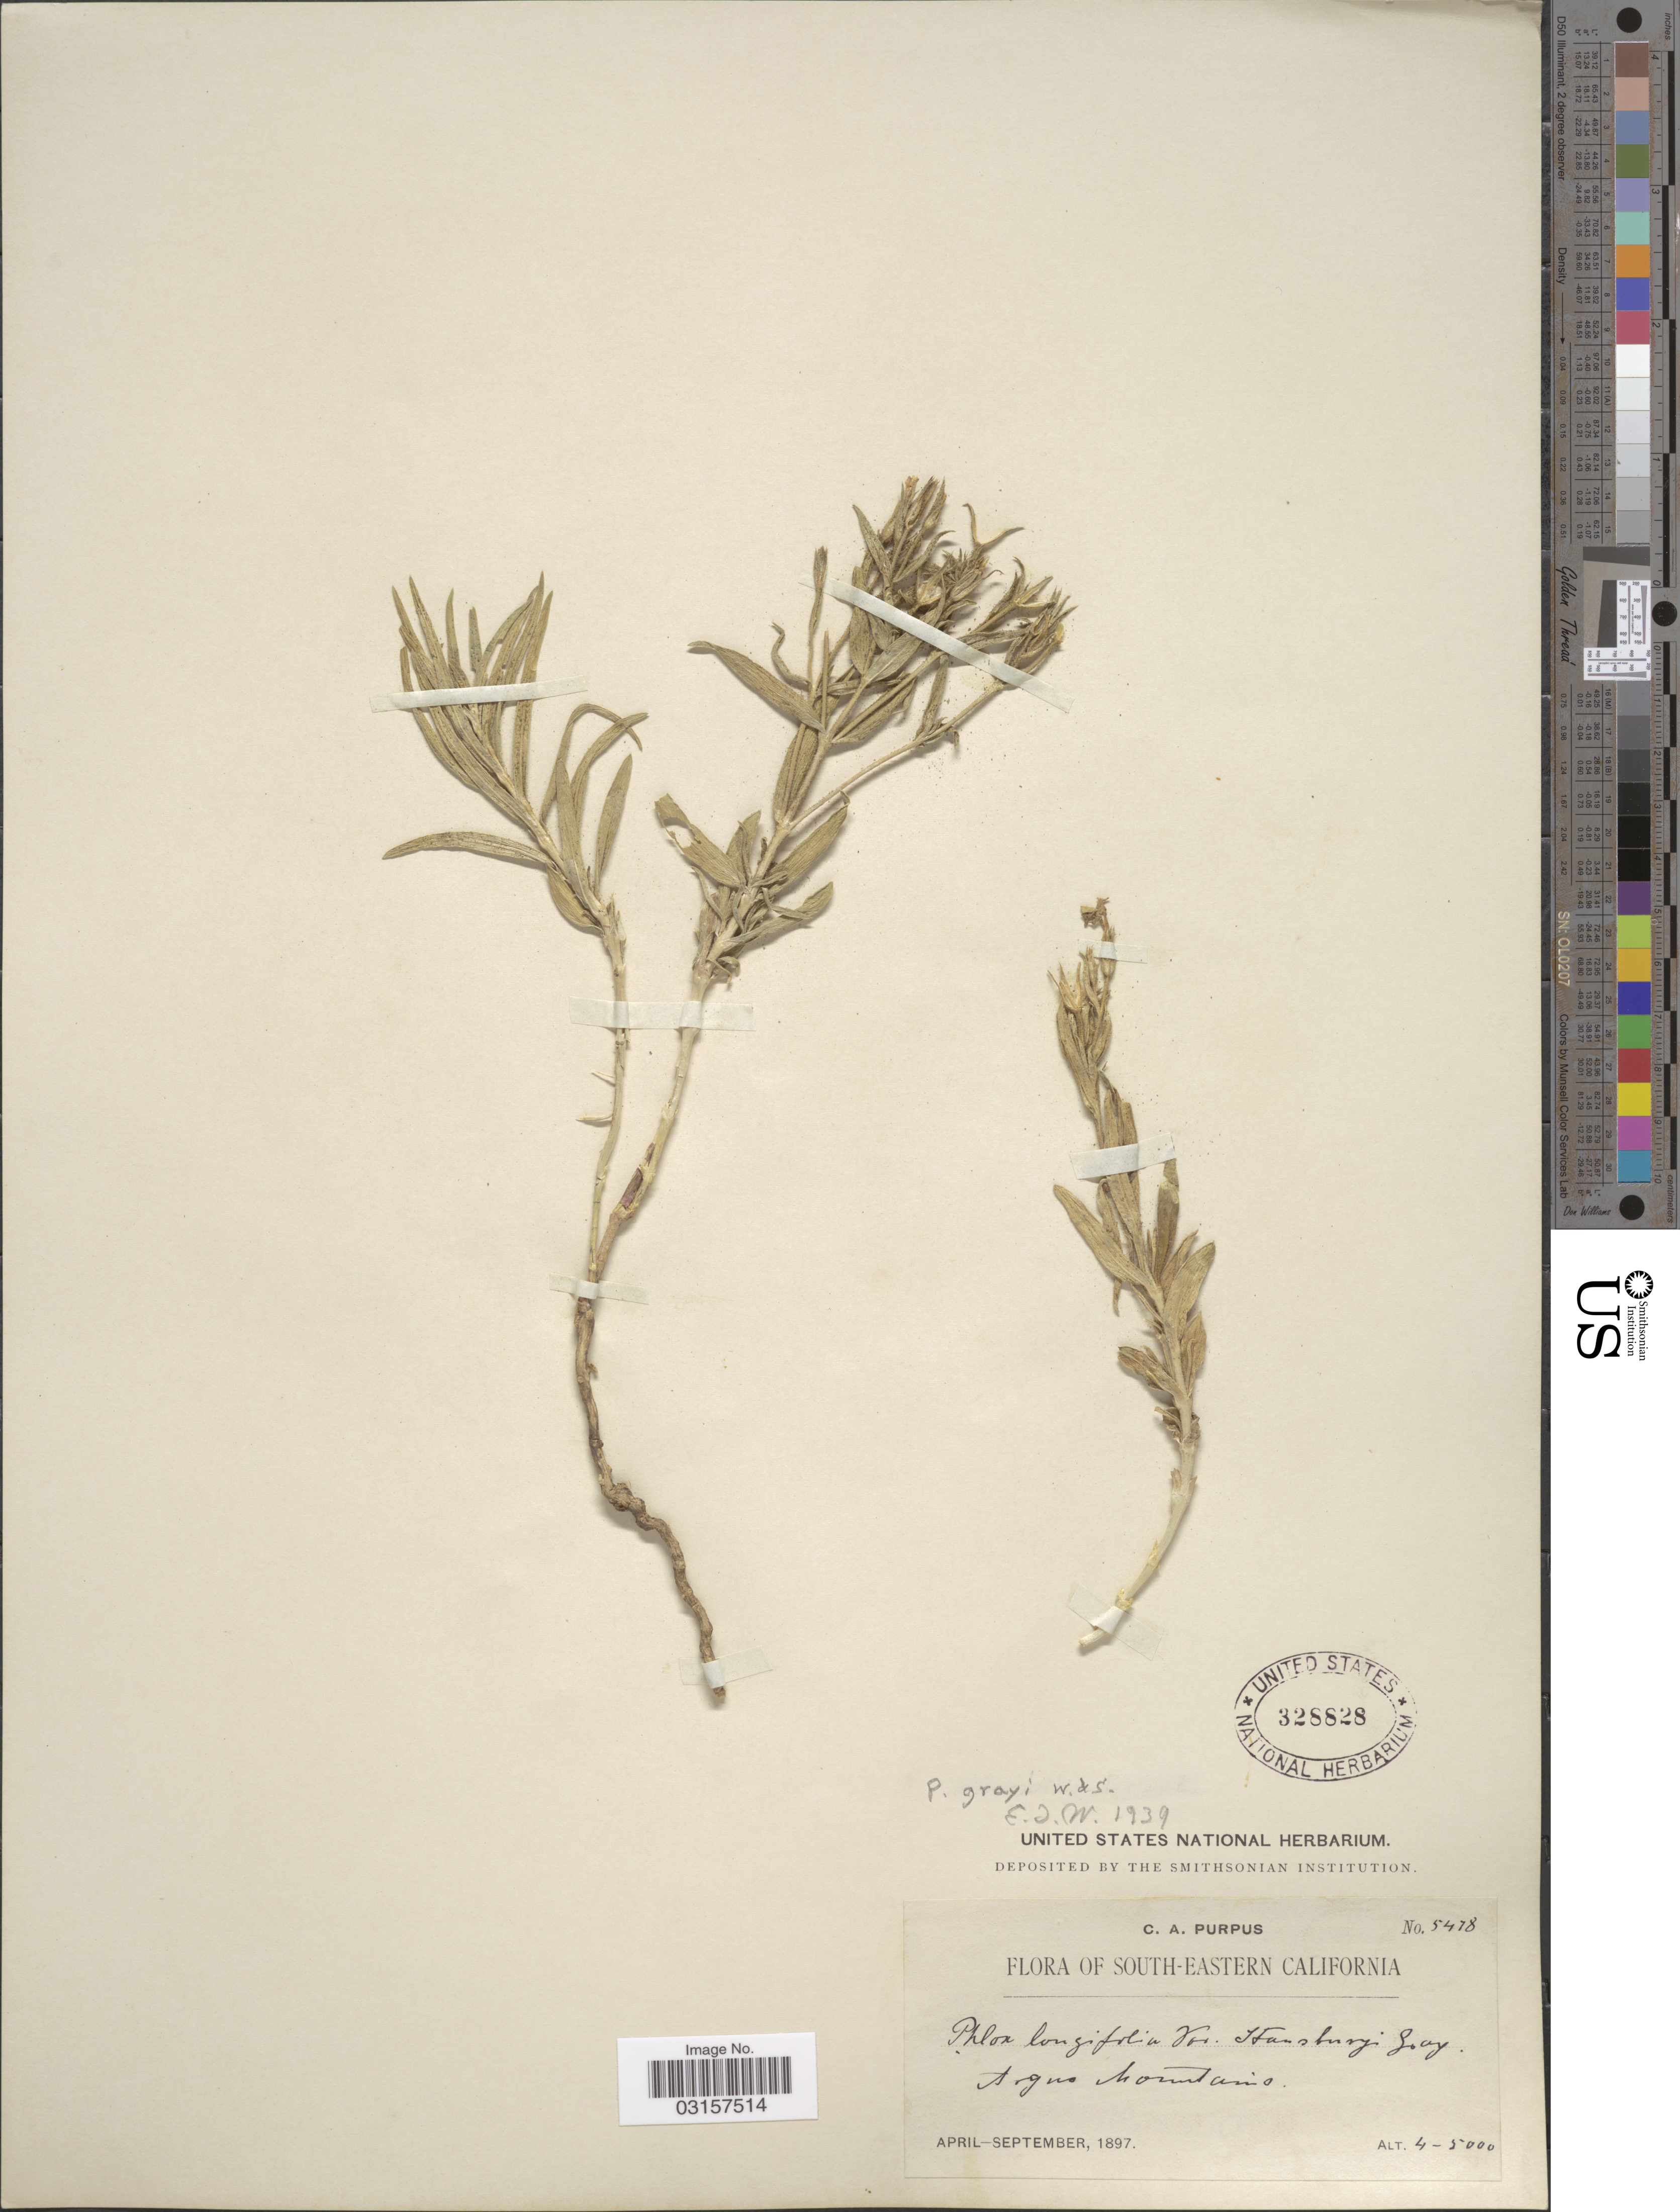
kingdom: Plantae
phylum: Tracheophyta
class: Magnoliopsida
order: Ericales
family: Polemoniaceae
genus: Phlox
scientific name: Phlox stansburyi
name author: (Torr.) A. Heller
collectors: C. A. Purpus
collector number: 5478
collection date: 1897-04/1897-09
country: United States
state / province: California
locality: South-Eastern California, Argus Mountains.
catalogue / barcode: US 328828